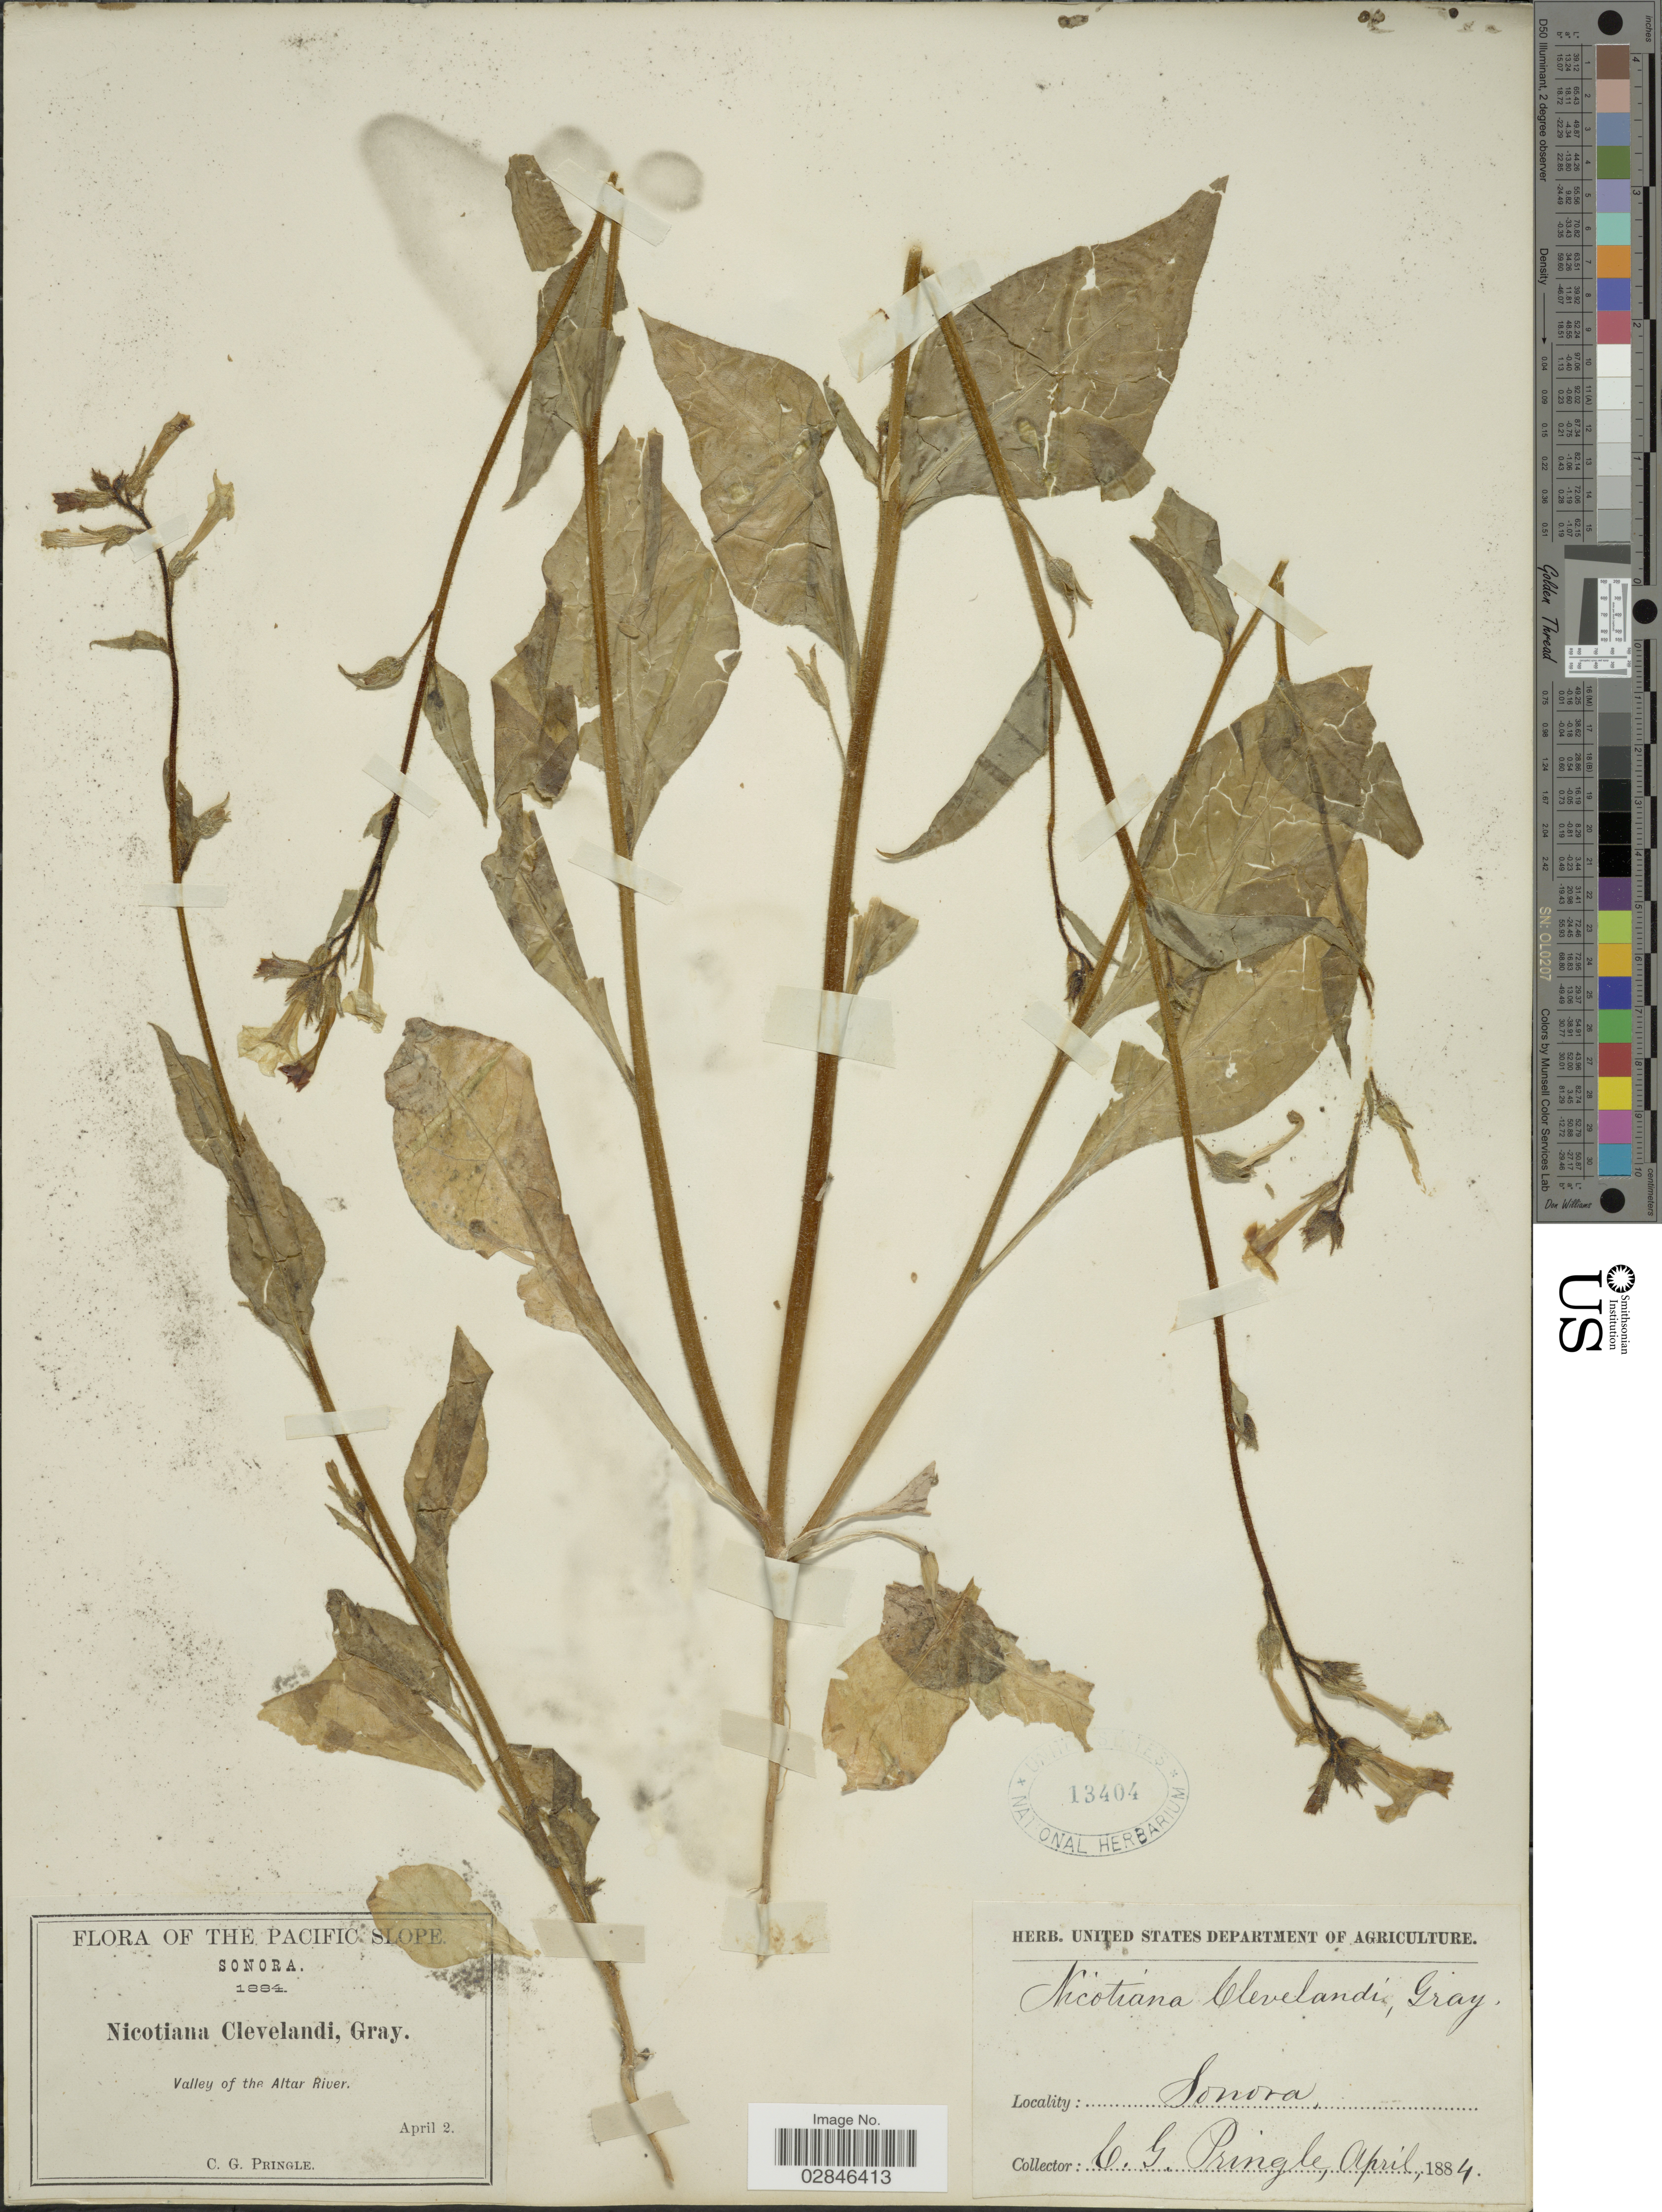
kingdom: Plantae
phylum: Tracheophyta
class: Magnoliopsida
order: Solanales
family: Solanaceae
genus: Nicotiana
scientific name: Nicotiana clevelandii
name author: A. Gray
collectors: C. G. Pringle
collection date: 1884-04-02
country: Mexico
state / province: Sonora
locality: The Pacific Slope, Valley of the Altar River.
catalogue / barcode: US 13404